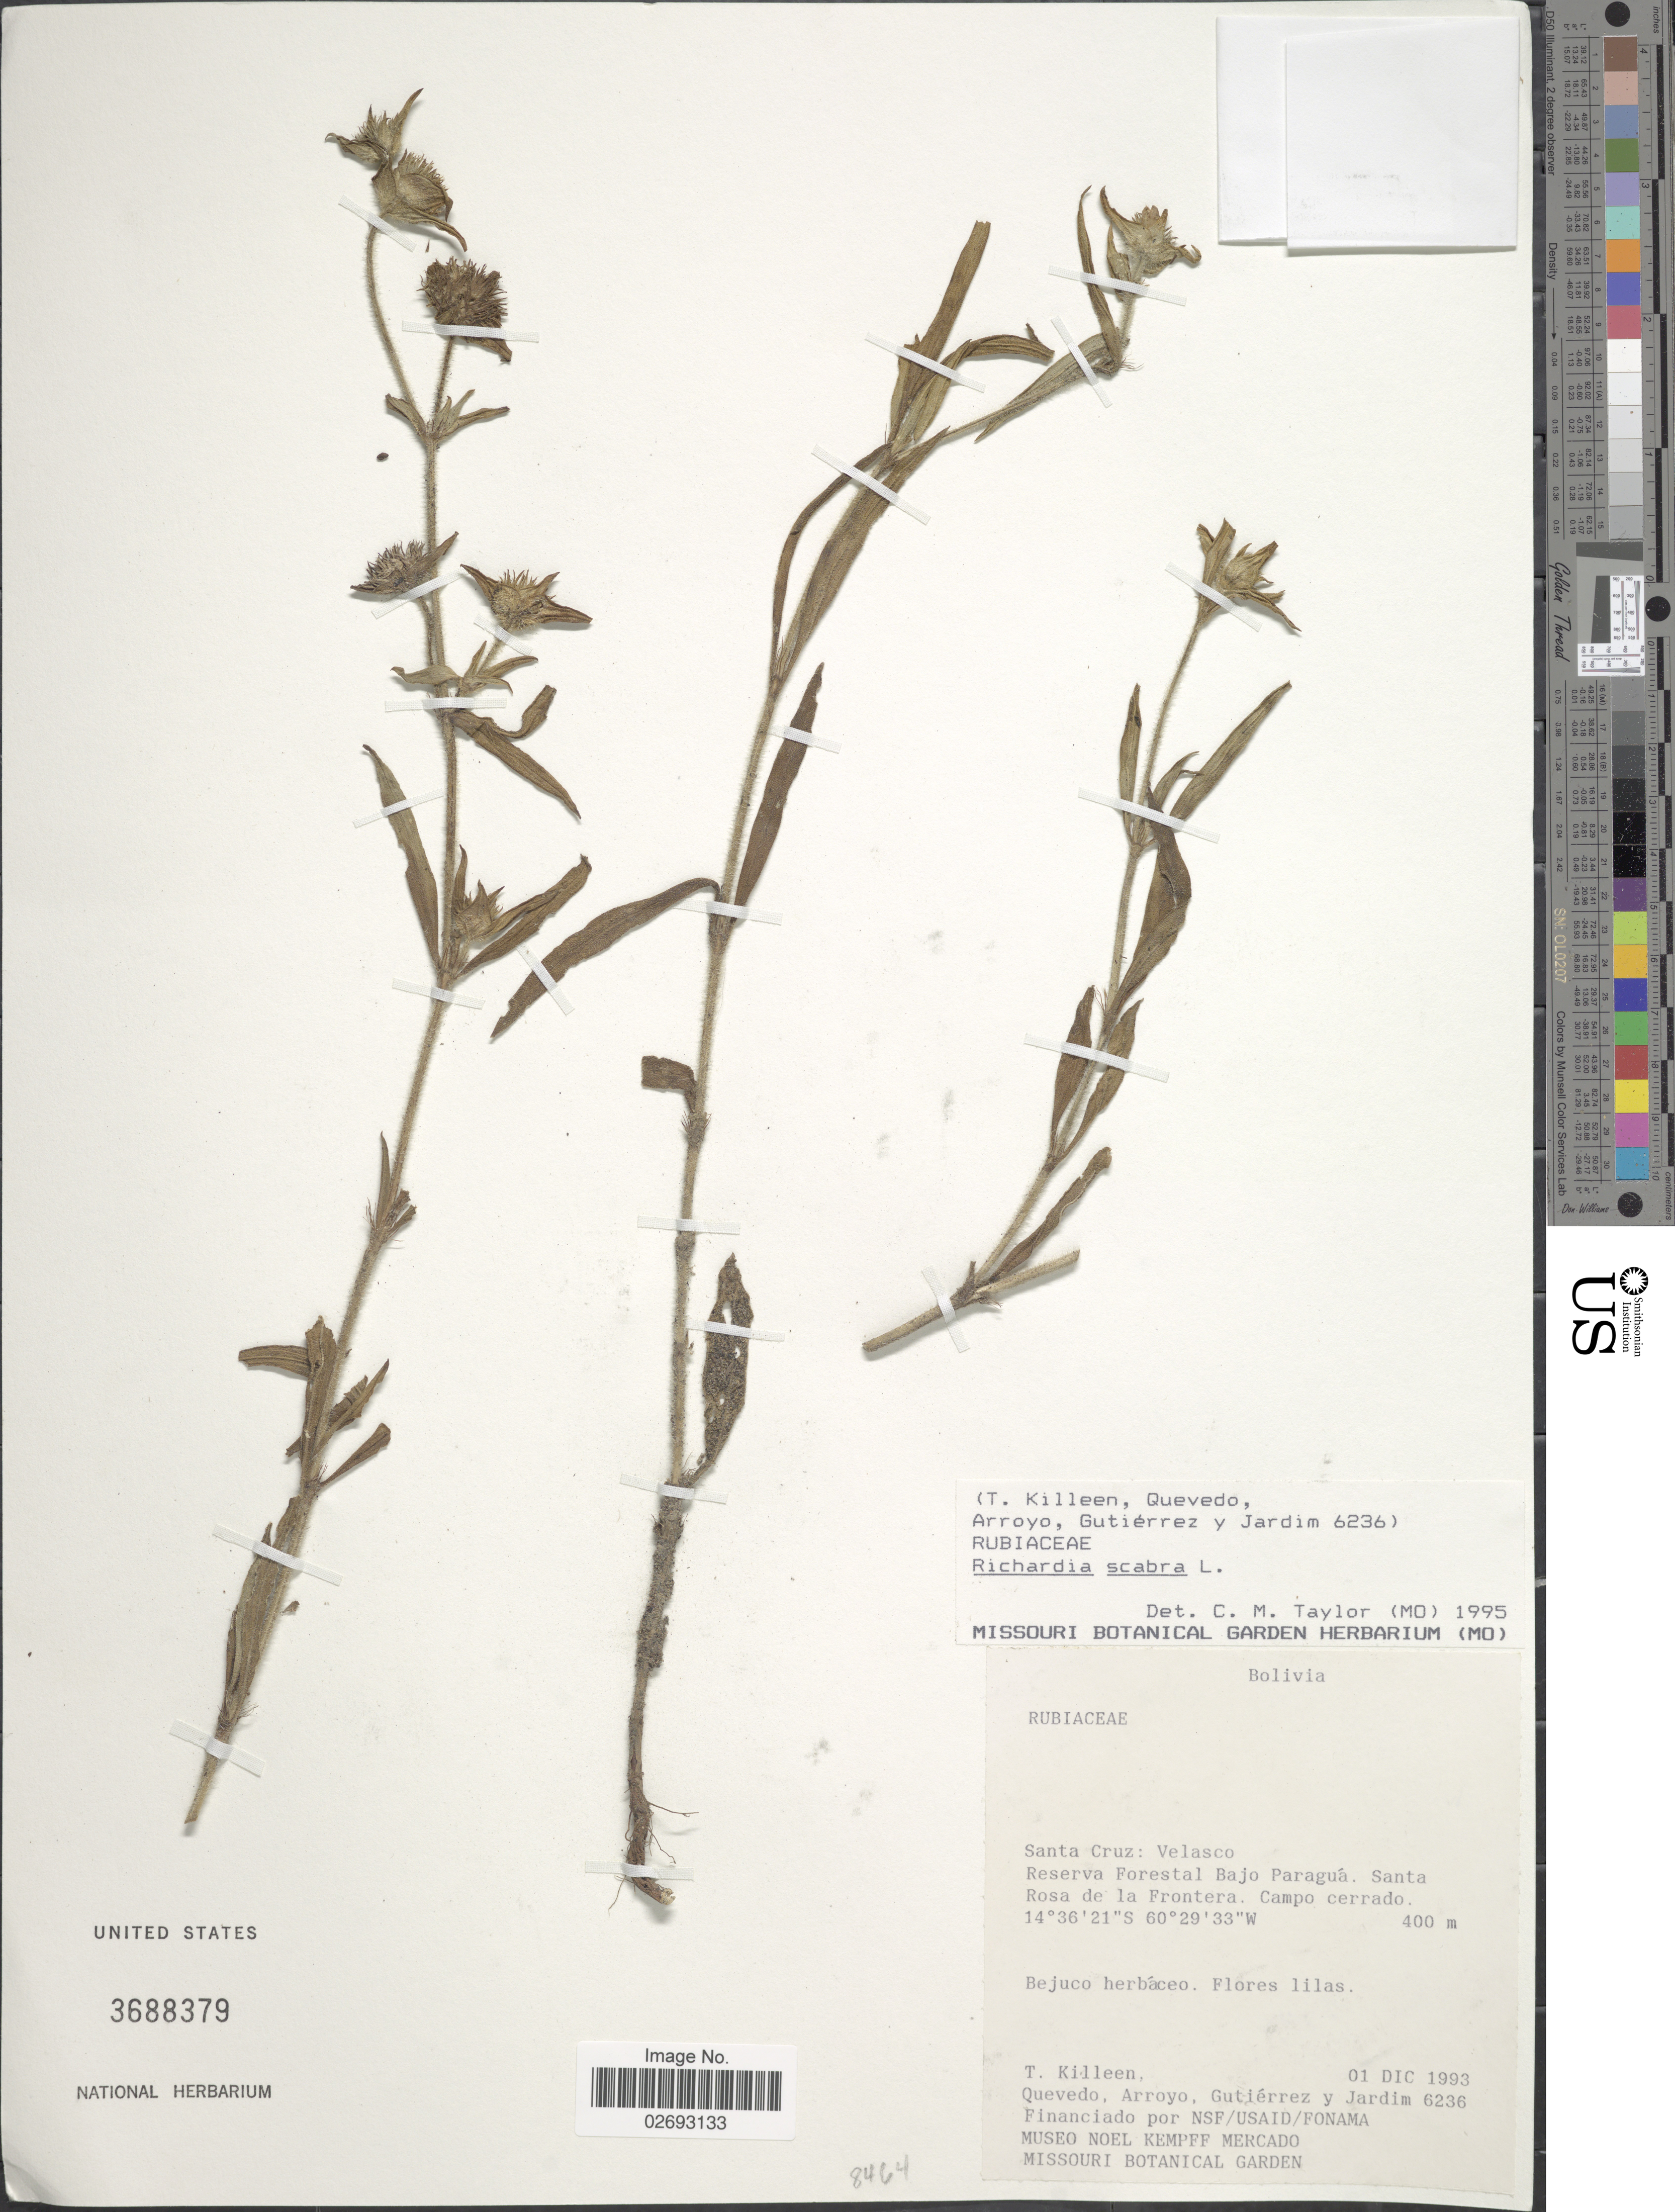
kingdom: Plantae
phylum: Tracheophyta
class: Magnoliopsida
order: Gentianales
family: Rubiaceae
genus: Richardia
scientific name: Richardia scabra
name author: L.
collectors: T. J. Killeen, -- Quevedo, Arroyo, --, Gutiérrez, -- & Jardim, --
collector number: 6236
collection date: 1993-12-01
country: Bolivia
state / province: Santa Cruz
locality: Velasco. Reserva Forestal Bajo Paragua. Santa Rosa de la Frontera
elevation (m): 400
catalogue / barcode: US 3688379